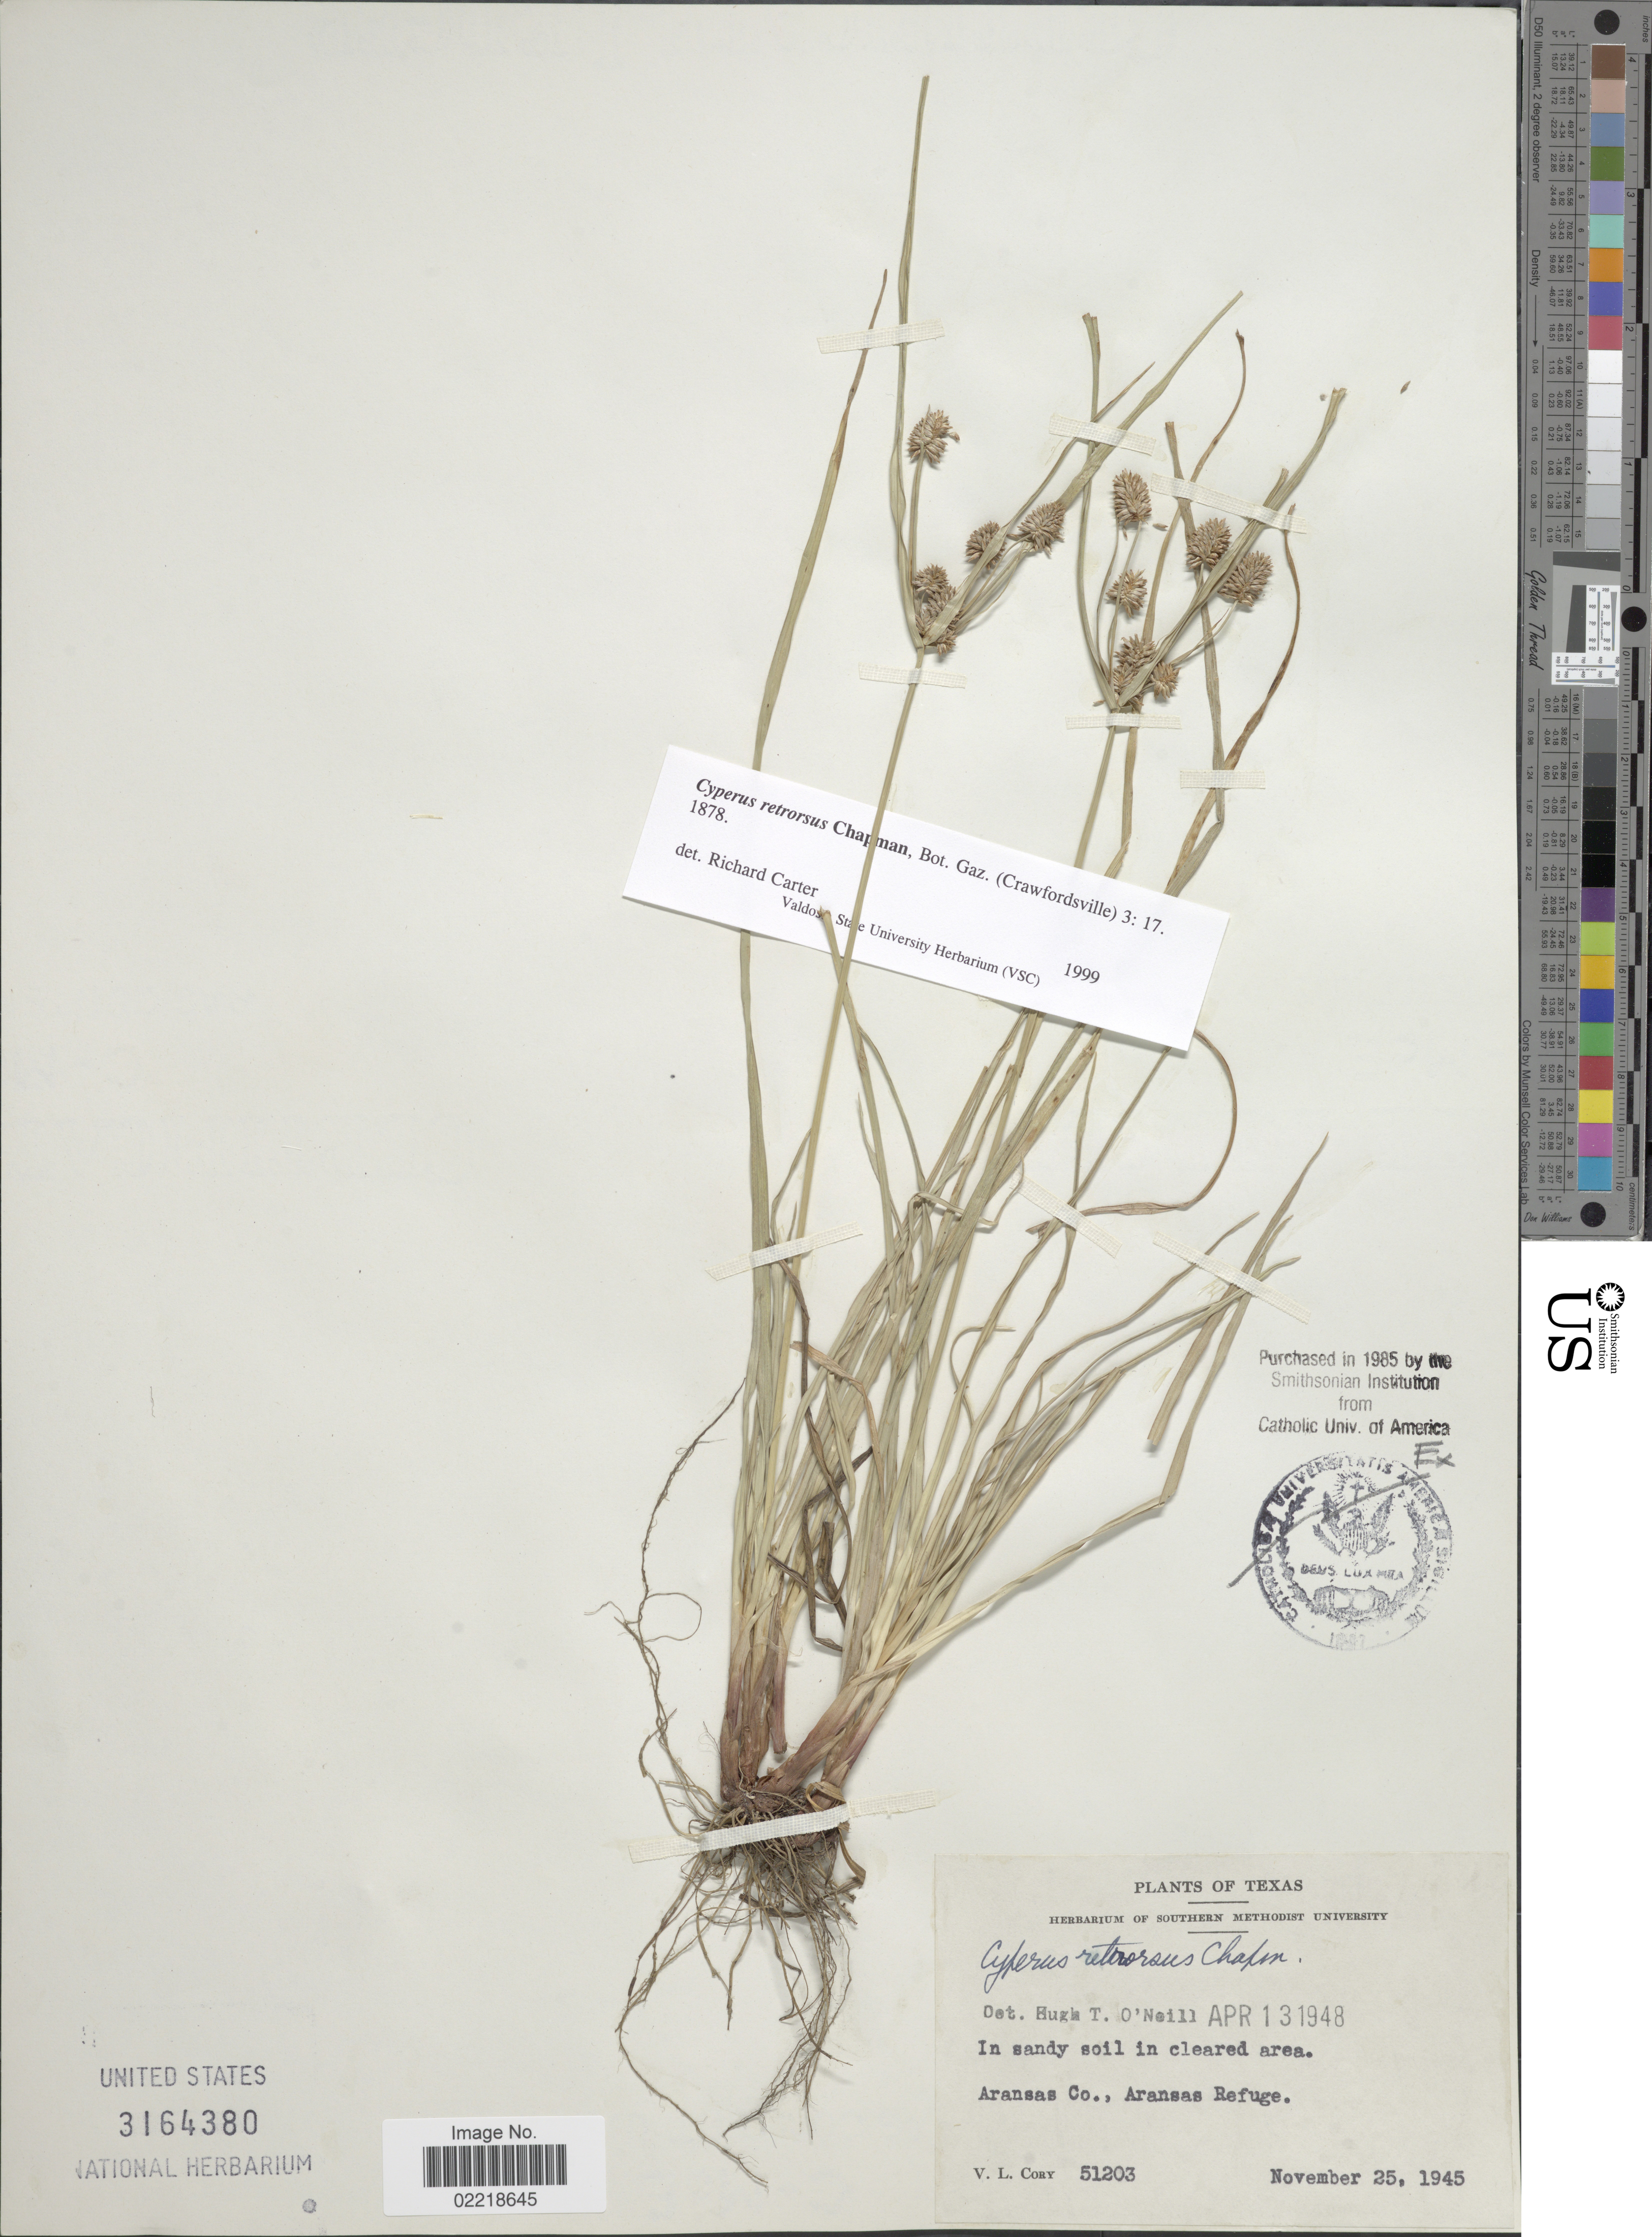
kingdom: Plantae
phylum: Tracheophyta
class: Liliopsida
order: Poales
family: Cyperaceae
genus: Cyperus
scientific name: Cyperus retrorsus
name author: Chapm.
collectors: V. Cory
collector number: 51203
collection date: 1945-11-25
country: United States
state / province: Texas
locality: Aransas Co., Aransas Refuge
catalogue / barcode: US 3164380